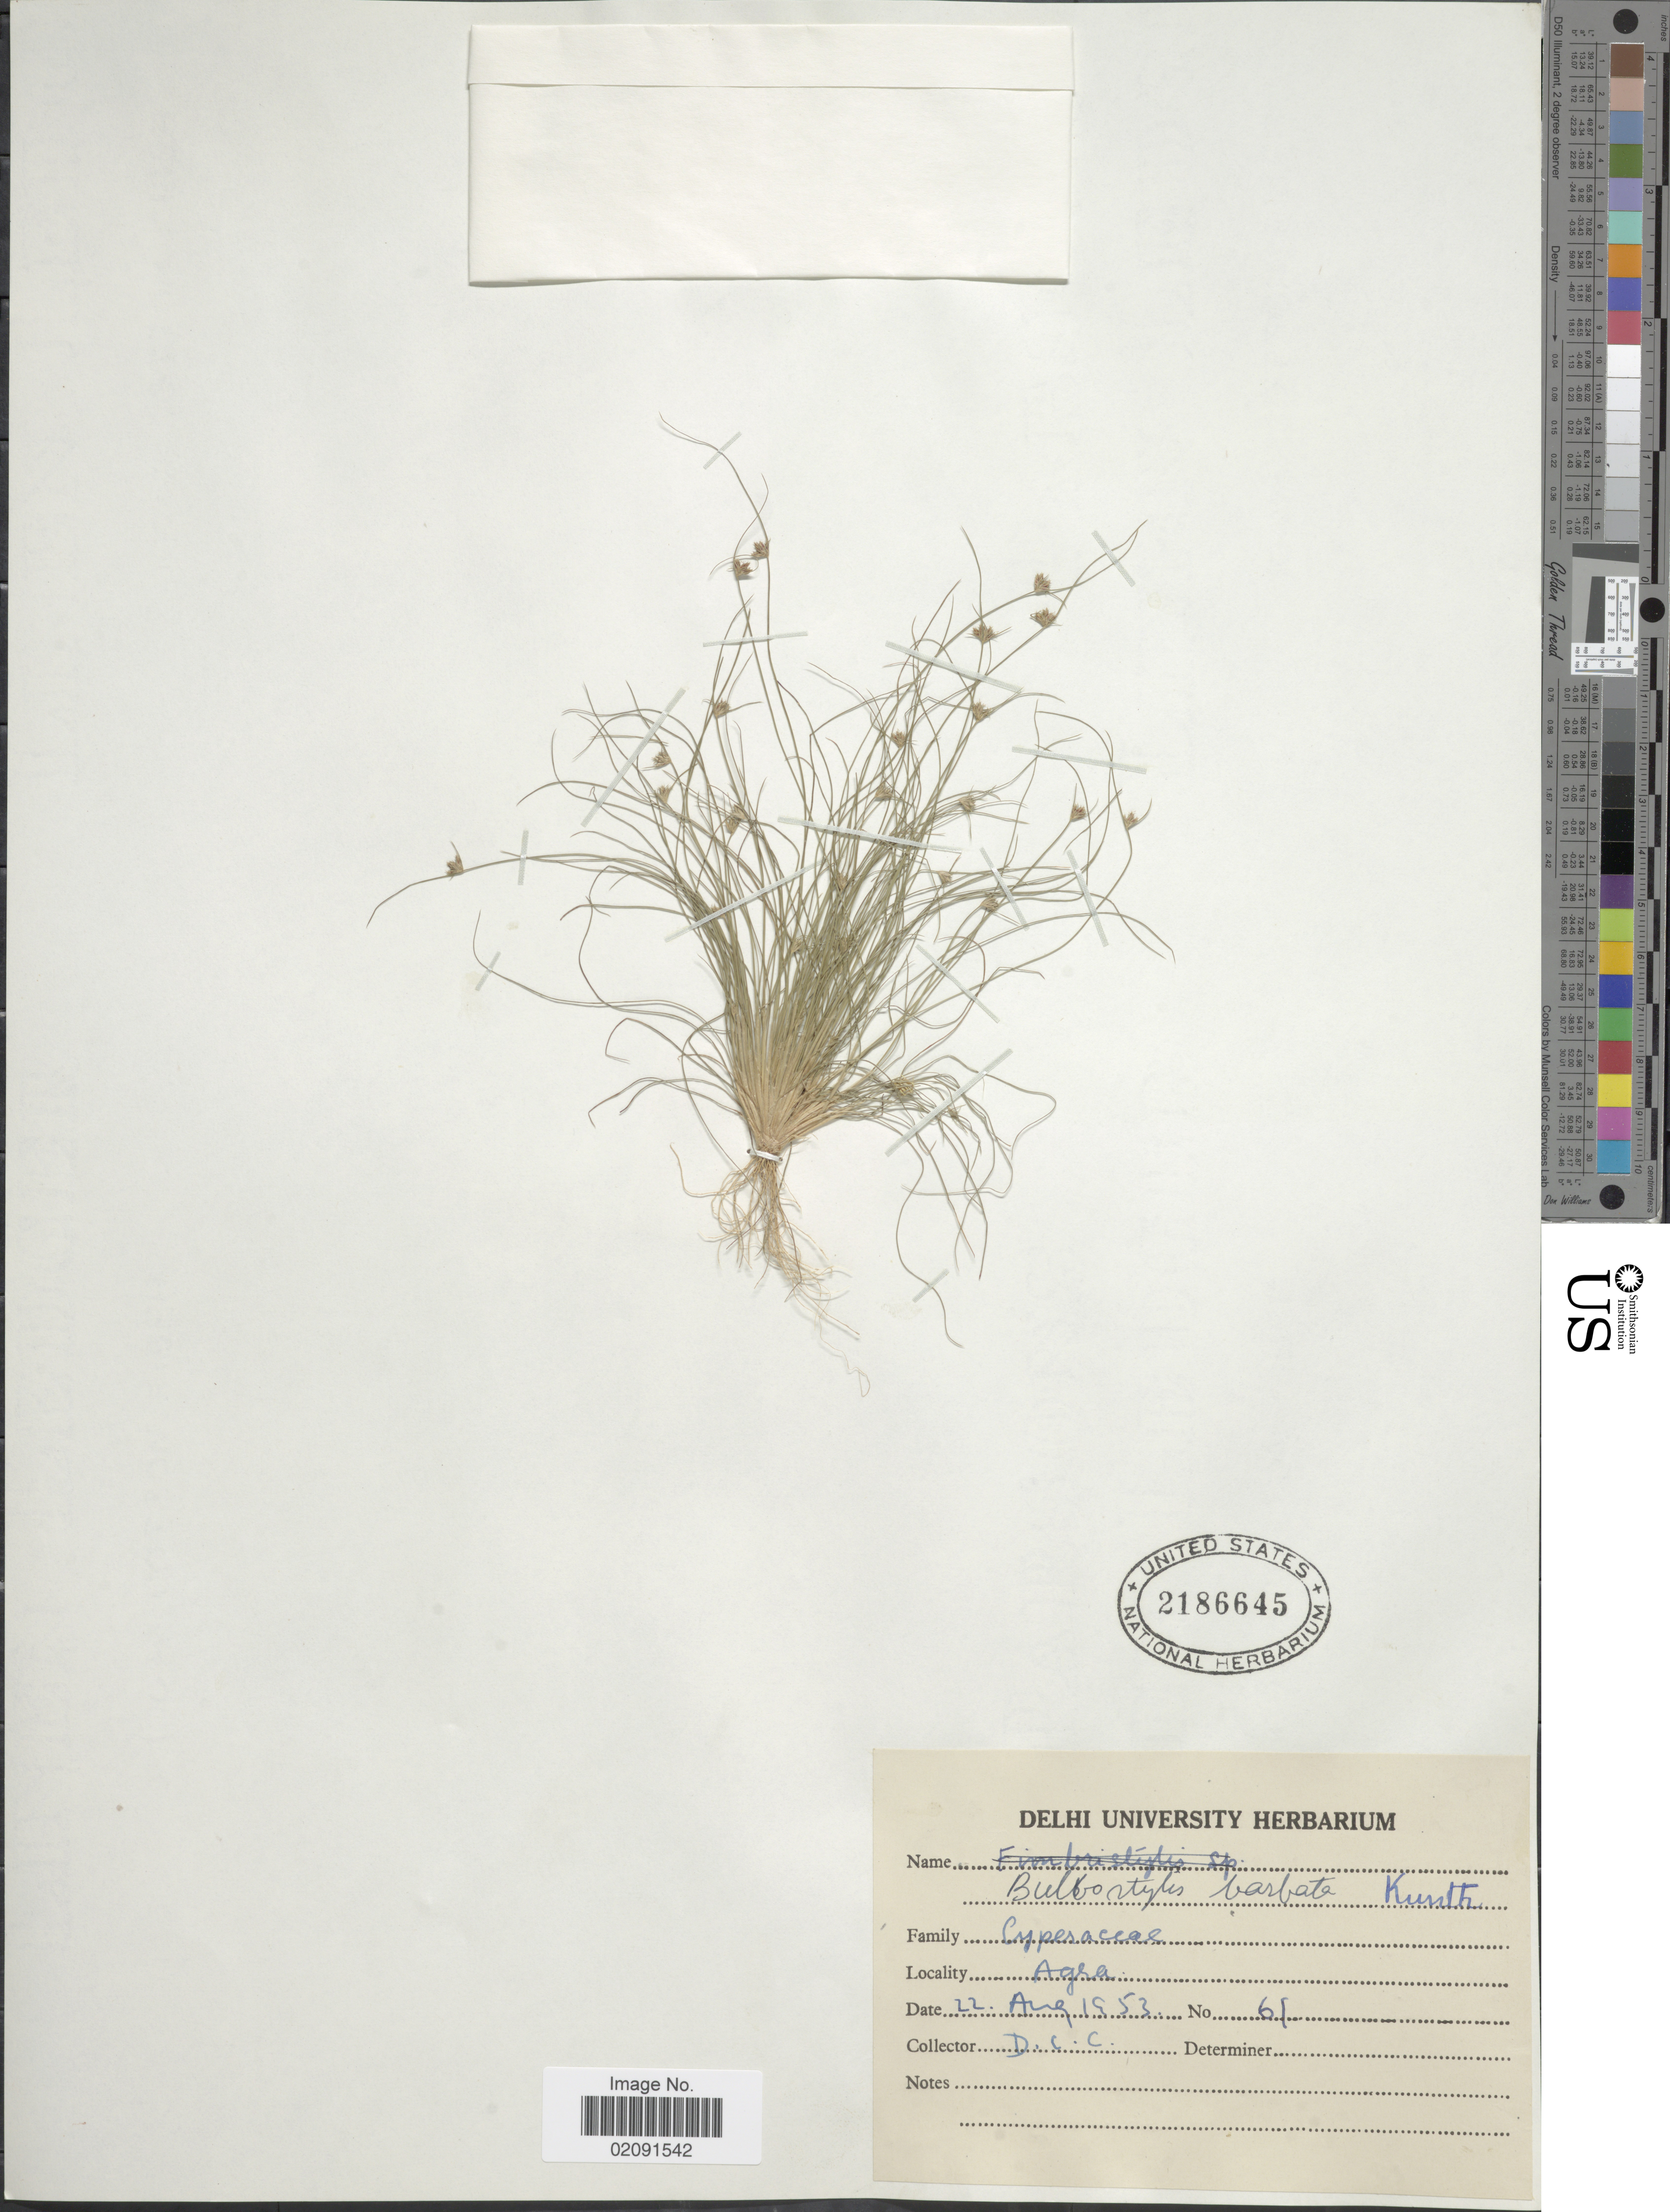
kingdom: Plantae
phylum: Tracheophyta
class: Liliopsida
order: Poales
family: Cyperaceae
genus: Bulbostylis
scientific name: Bulbostylis barbata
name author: (Rottb.) C.B. Clarke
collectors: D. C. C.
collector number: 61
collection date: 1953-08-22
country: India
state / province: Uttar Pradesh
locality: Agra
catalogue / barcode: US 2186645